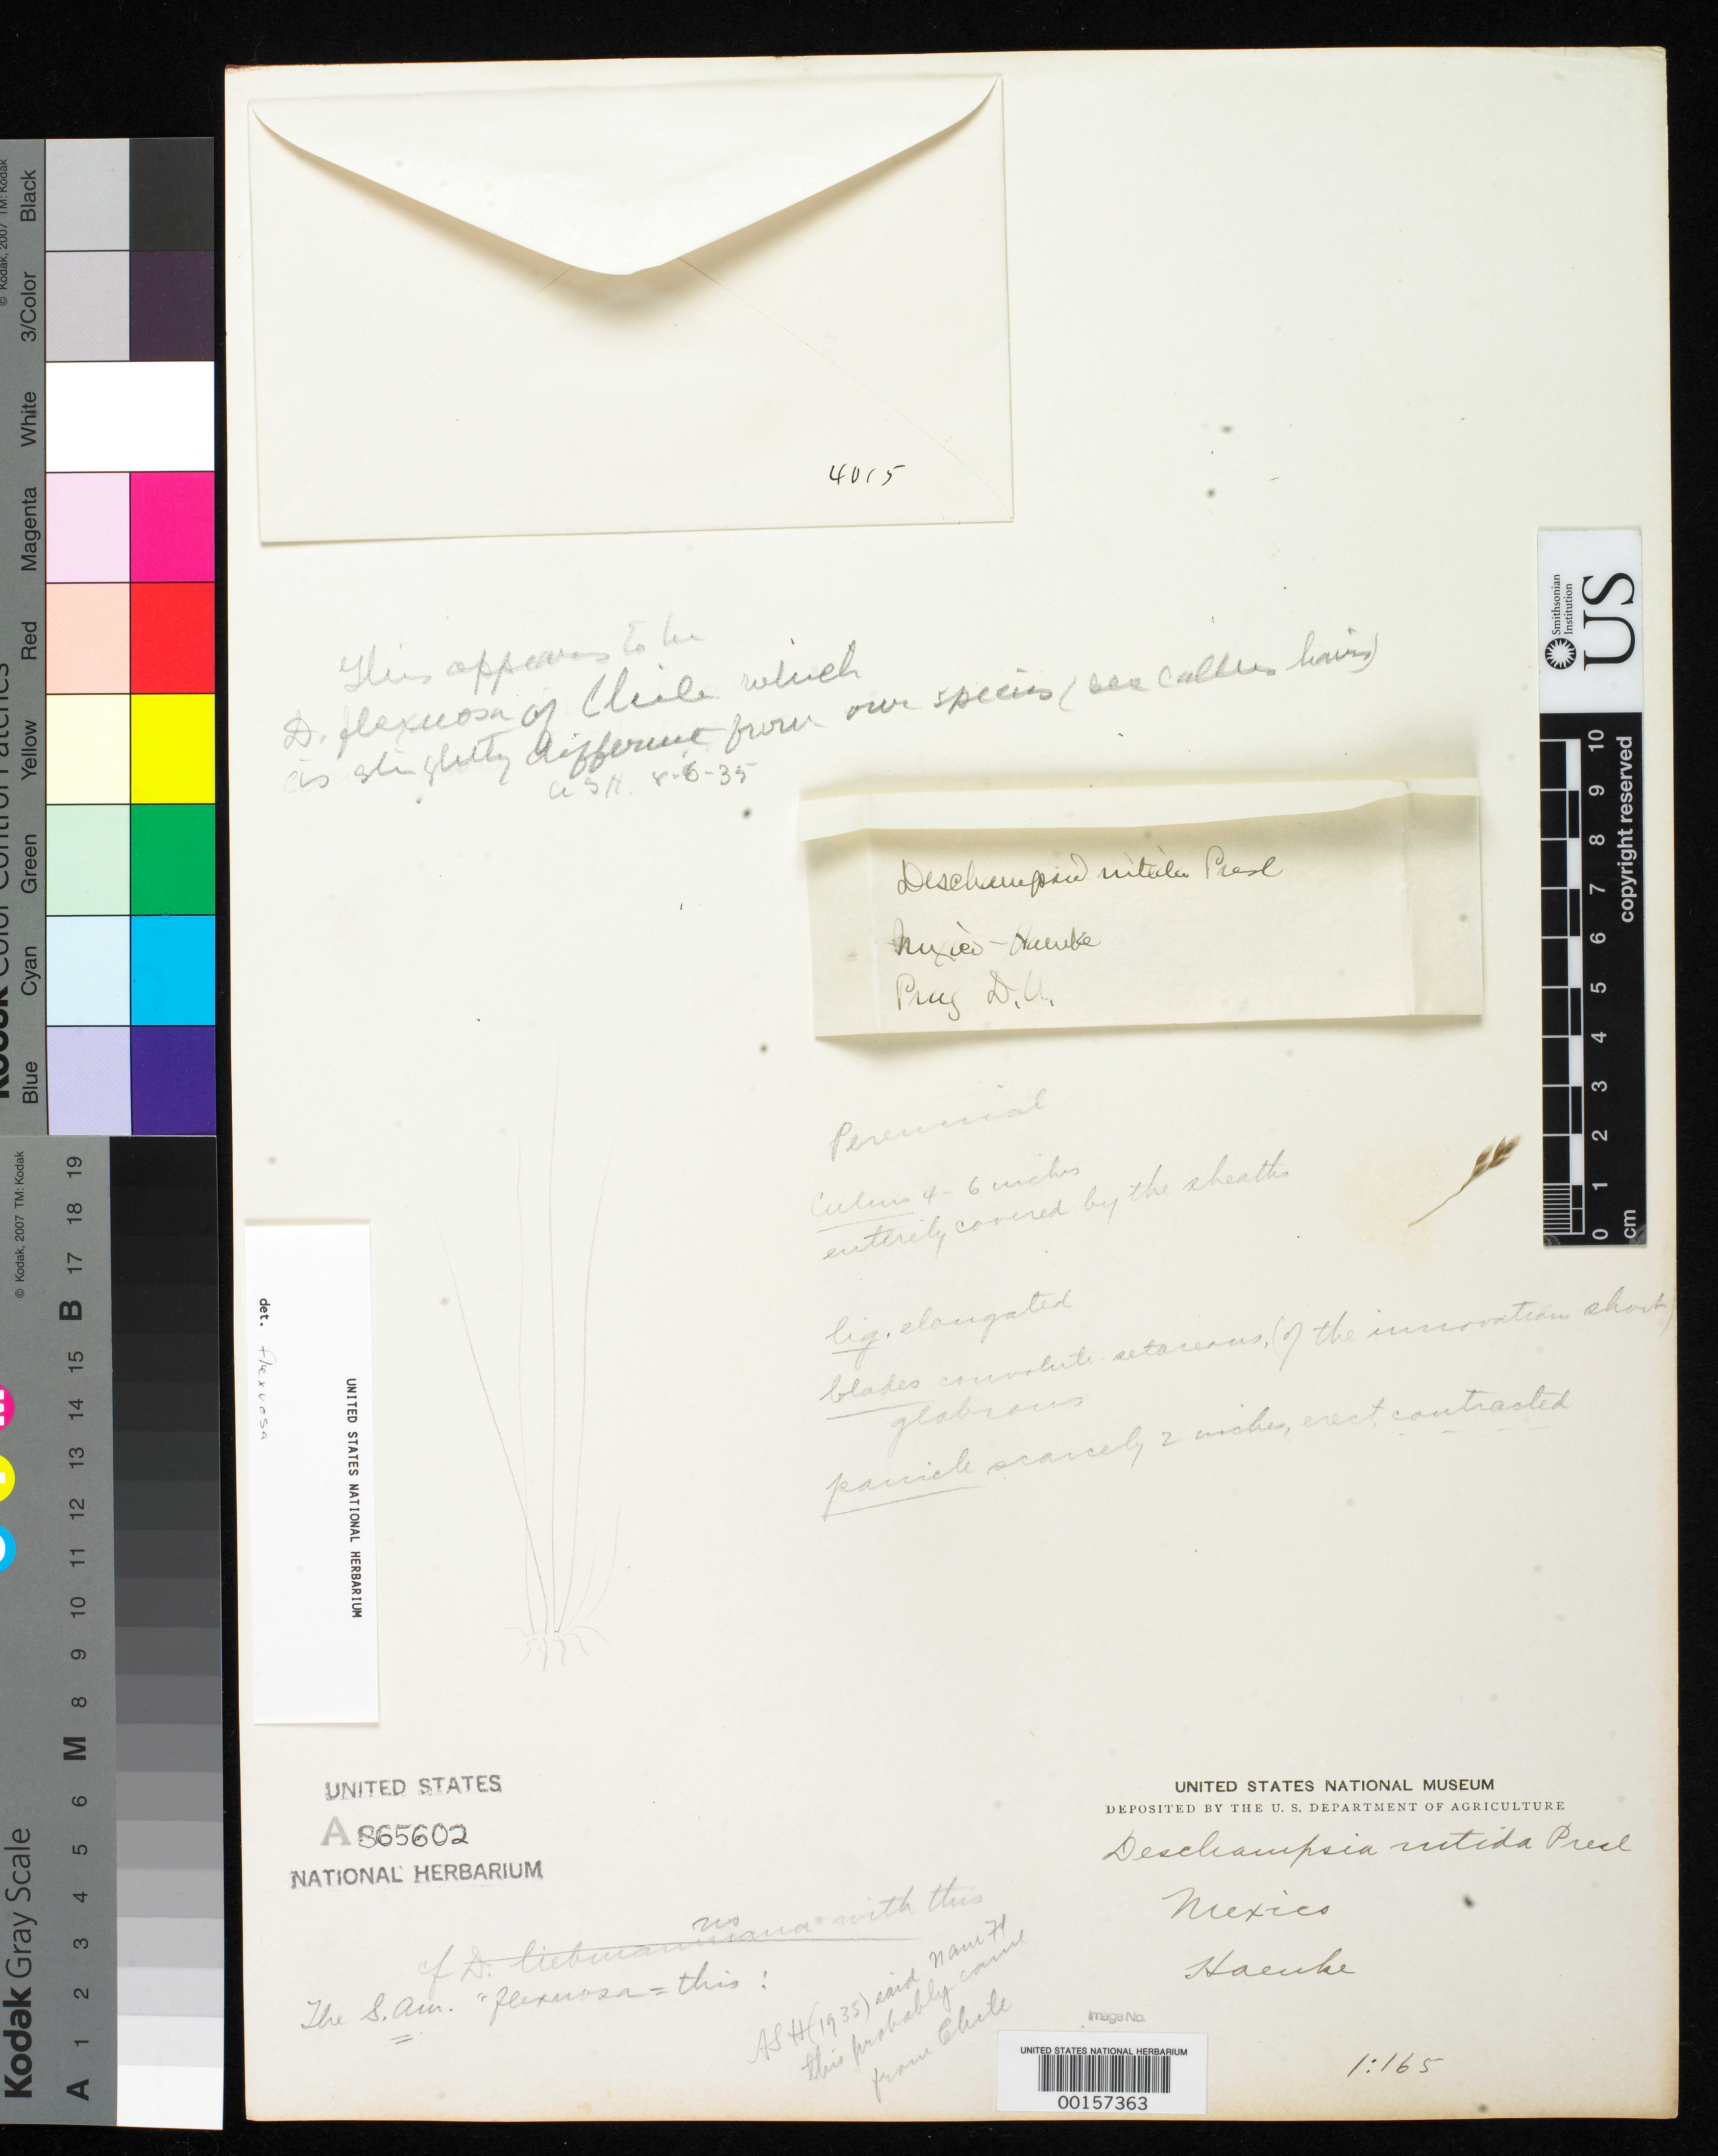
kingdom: Plantae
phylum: Tracheophyta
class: Liliopsida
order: Poales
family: Poaceae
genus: Deschampsia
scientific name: Deschampsia nitida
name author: C. Presl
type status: Type Fragment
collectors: T. P. X. Haenke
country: Mexico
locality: E of Monserrat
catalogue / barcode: US 865602A